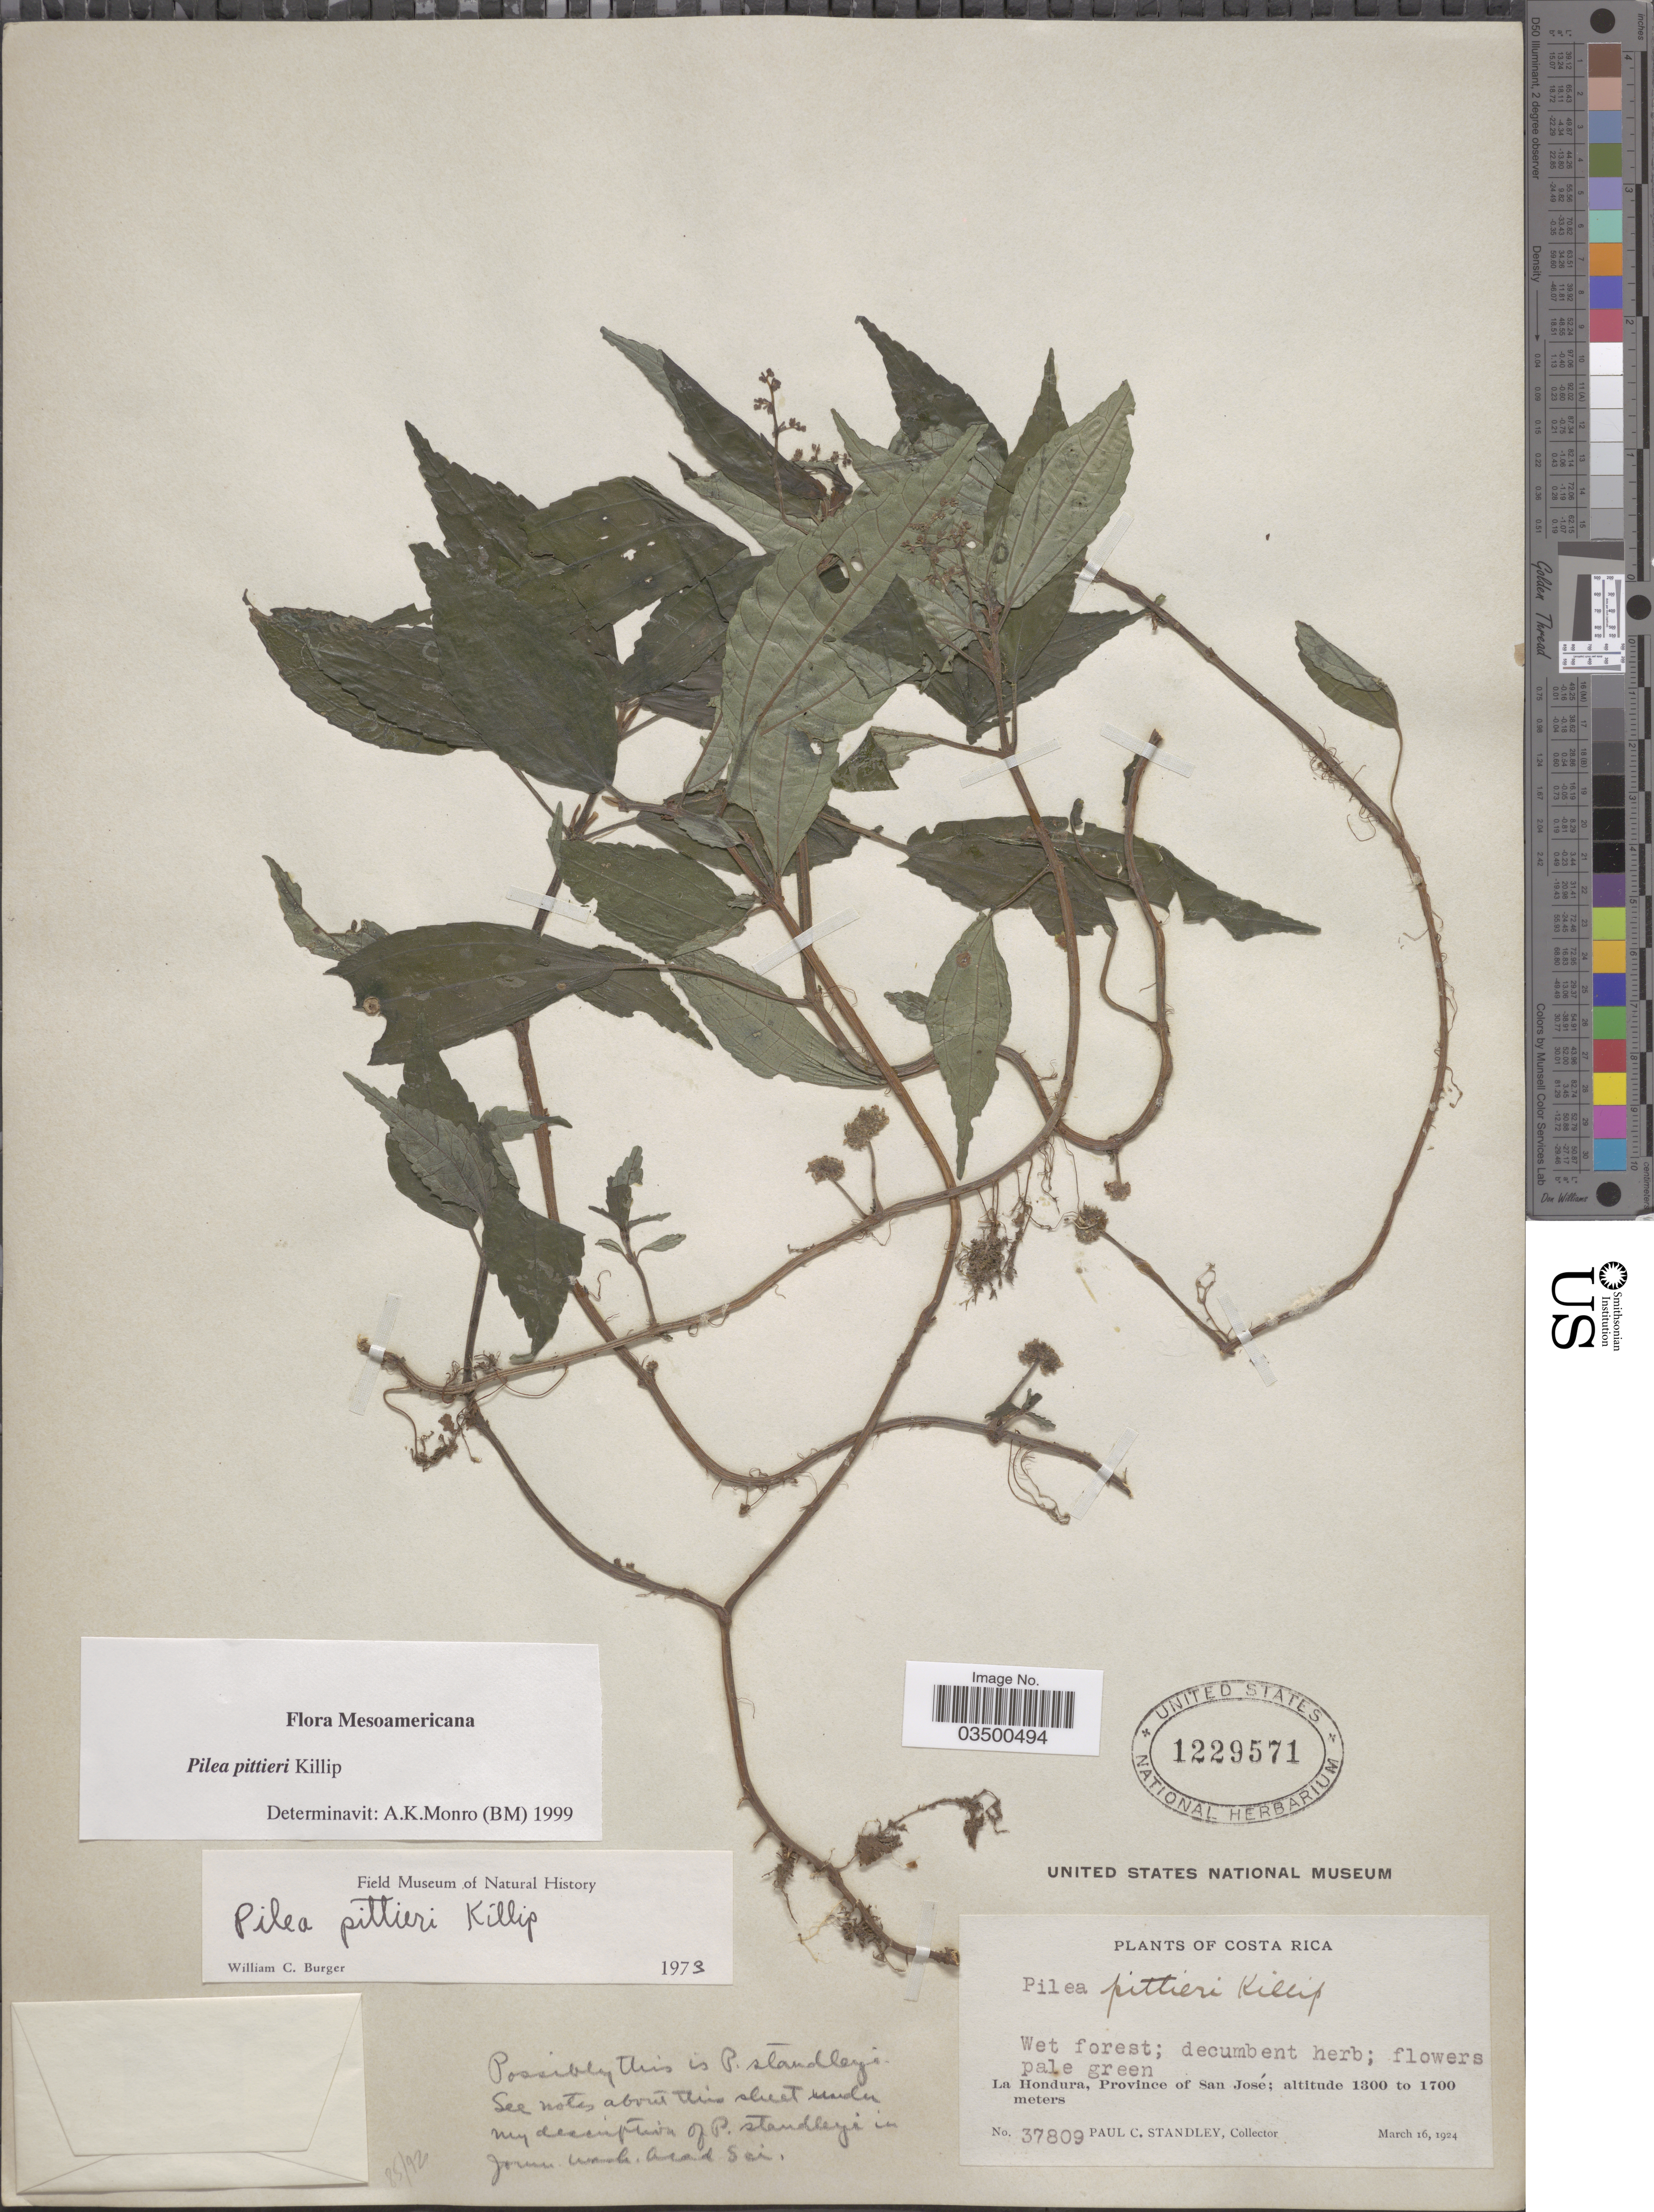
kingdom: Plantae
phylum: Tracheophyta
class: Magnoliopsida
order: Rosales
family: Urticaceae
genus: Pilea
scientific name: Pilea pittieri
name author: Killip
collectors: P. C. Standley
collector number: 37809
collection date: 1924-03-16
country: Costa Rica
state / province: San José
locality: La Hondura, Province of San José.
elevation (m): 1300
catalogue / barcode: US 1229571